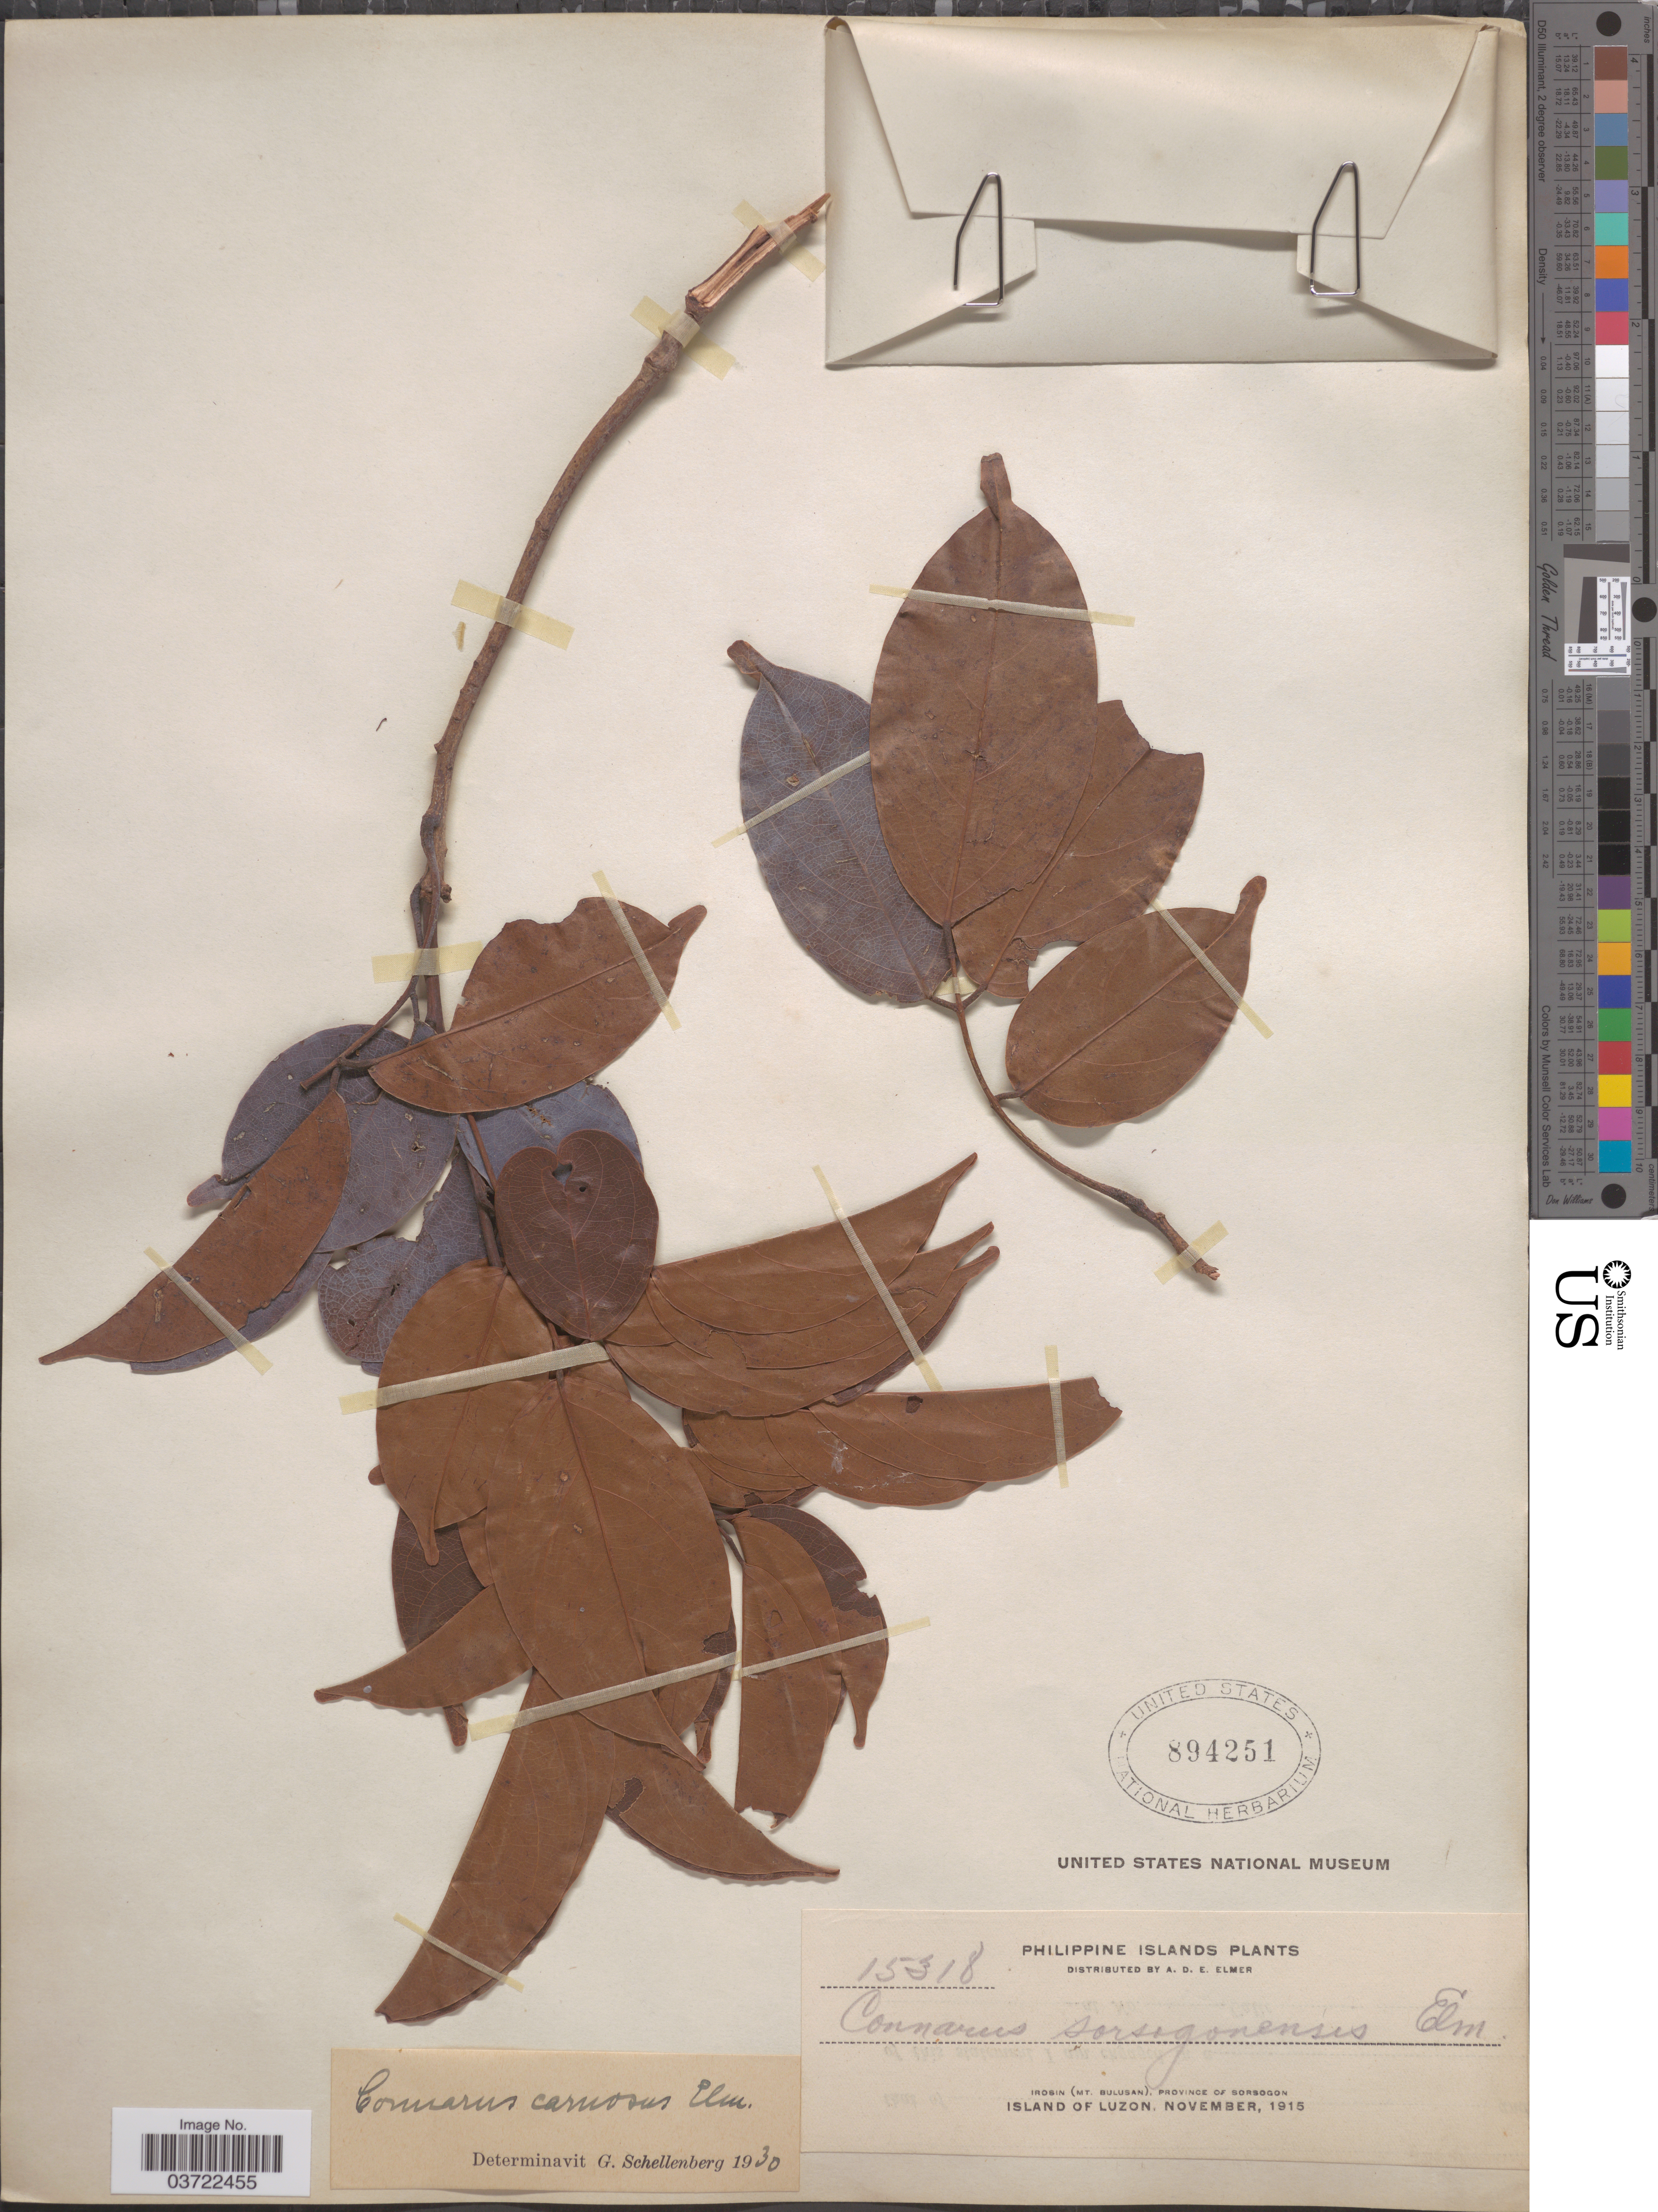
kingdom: Plantae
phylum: Tracheophyta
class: Magnoliopsida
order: Oxalidales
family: Connaraceae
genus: Connarus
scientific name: Connarus carnosus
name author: Elmer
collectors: A. D. E. Elmer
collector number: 15318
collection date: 1915-11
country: Philippines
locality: Philippine Islands. Irosin (Mt. Bulusan), Province of Sorsogon, Island of Luzon.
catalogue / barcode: US 894251